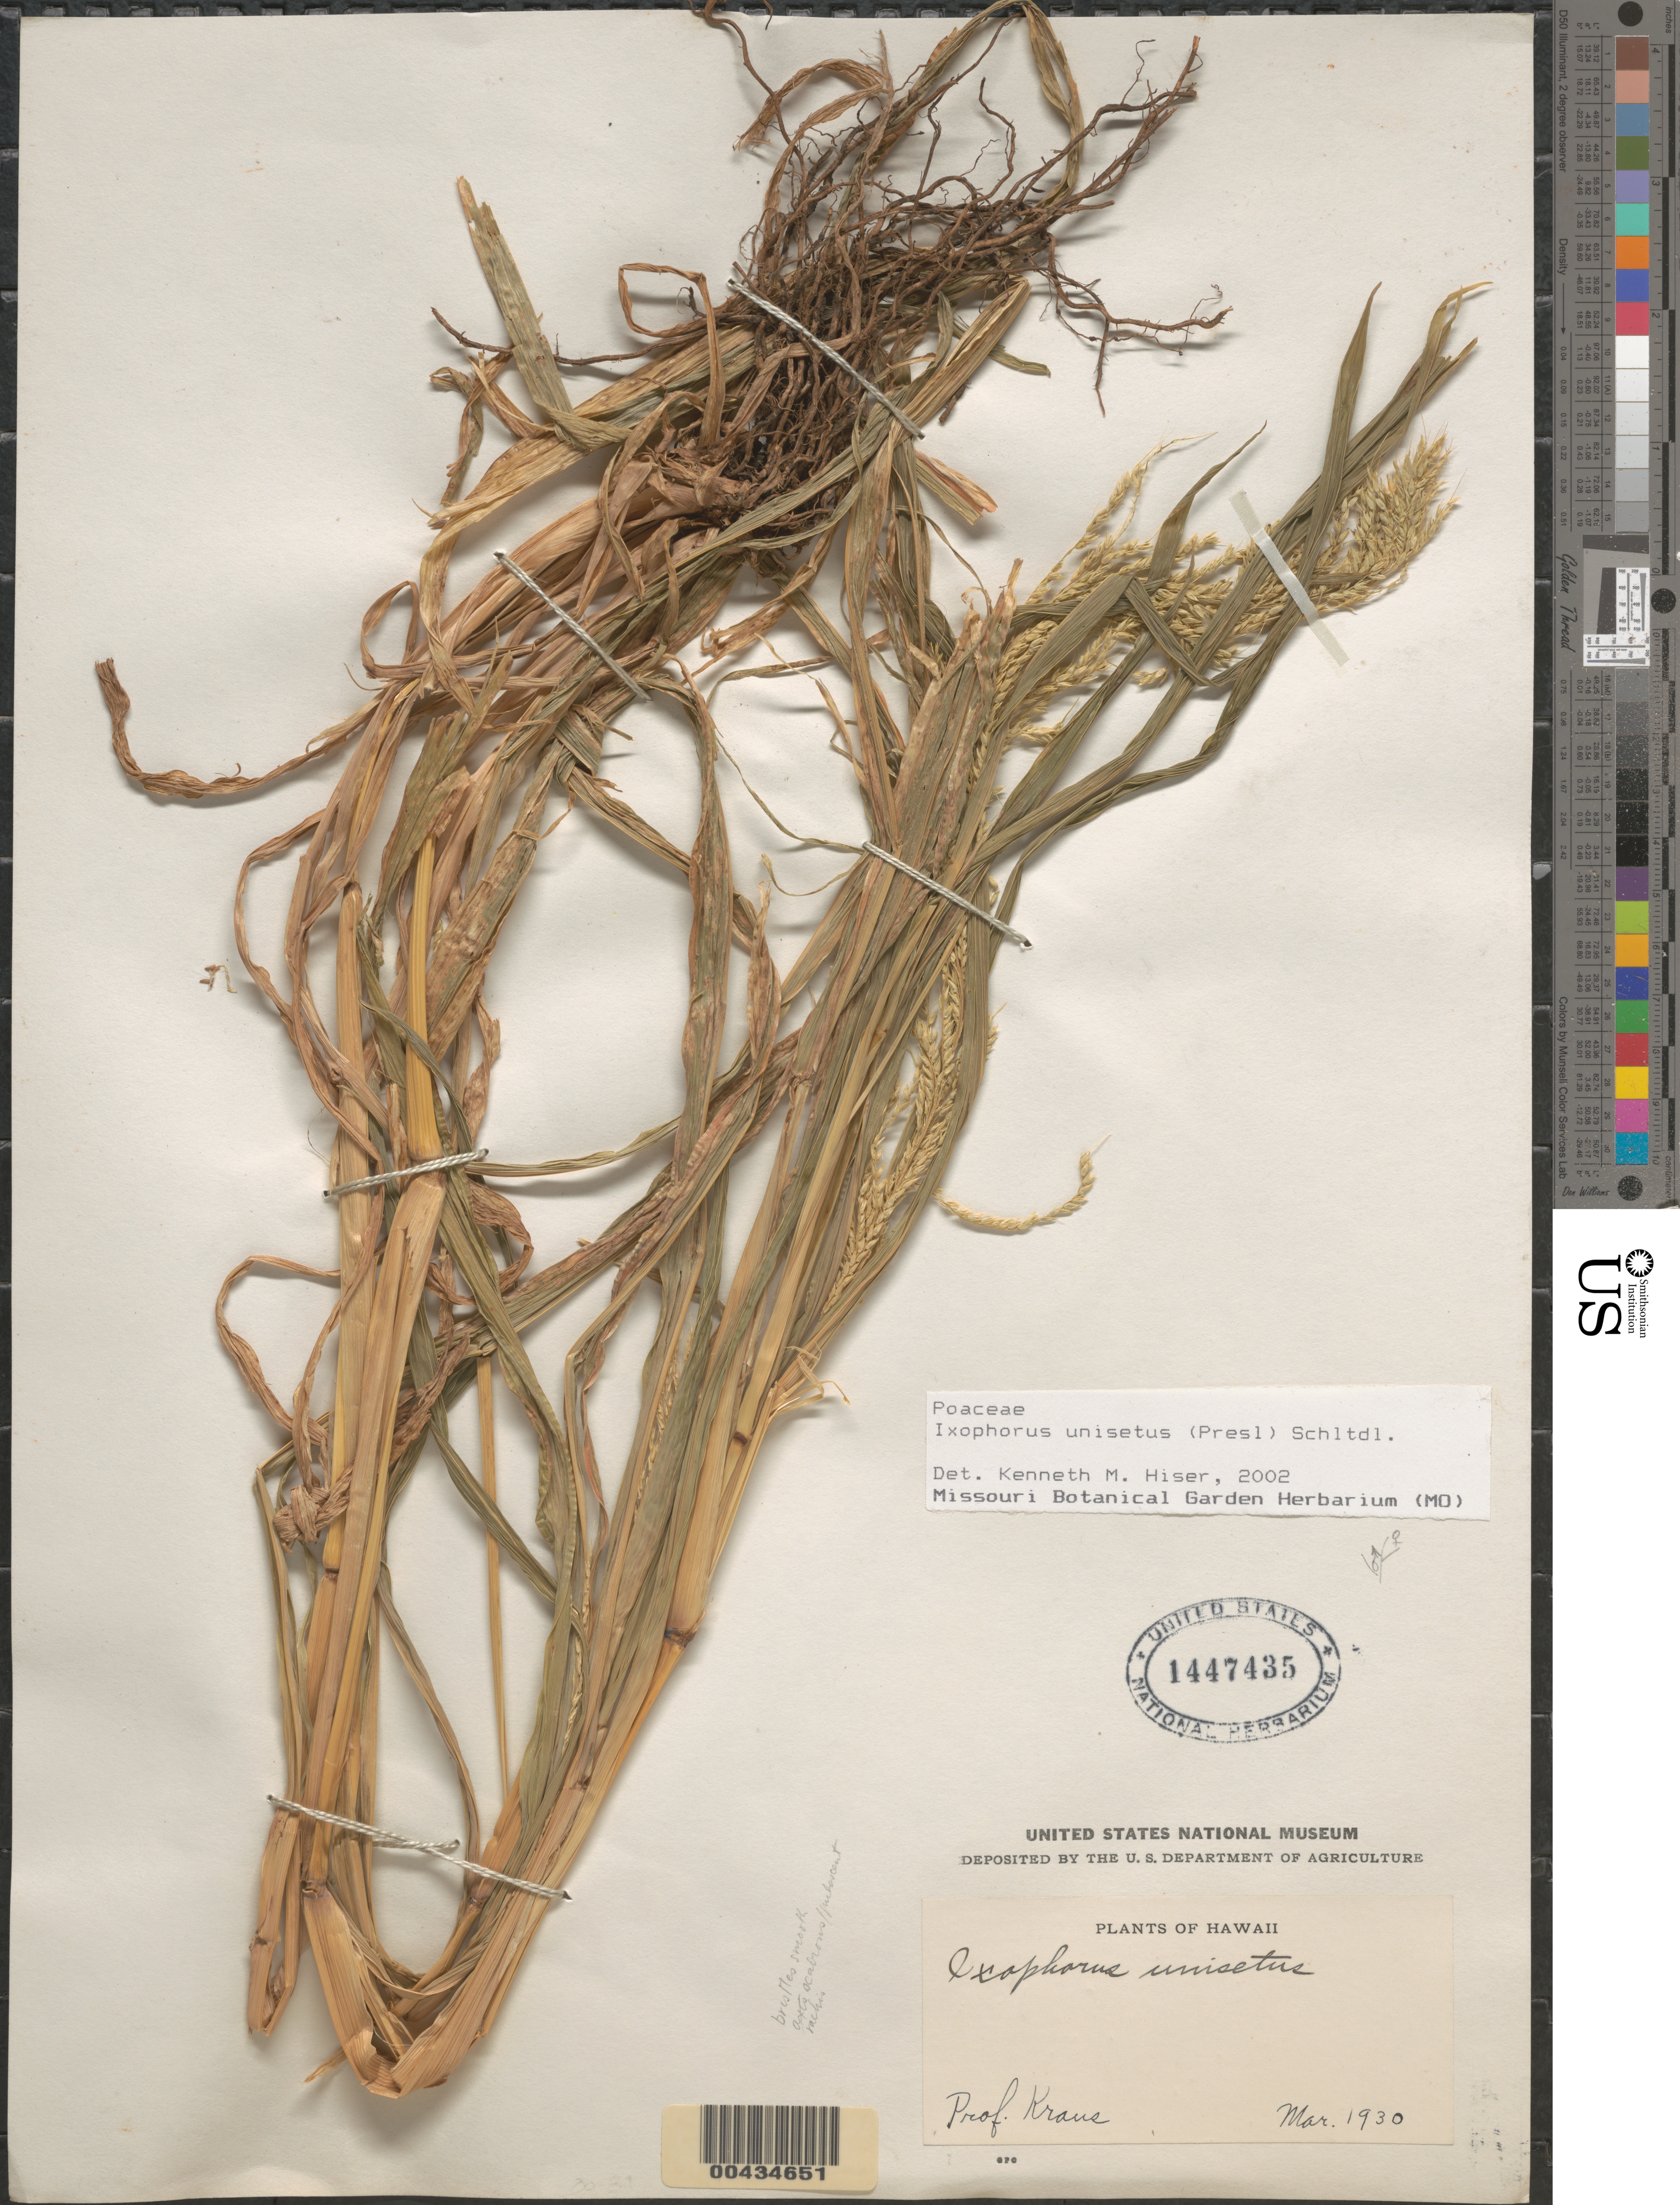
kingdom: Plantae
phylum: Tracheophyta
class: Liliopsida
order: Poales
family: Poaceae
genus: Ixophorus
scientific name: Ixophorus unisetus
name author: (J. Presl) Schltdl.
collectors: -. Kraus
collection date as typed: Mar 1930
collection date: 1930-03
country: United States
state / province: Hawaii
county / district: Hawaii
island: Hawaii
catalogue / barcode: US 1447435